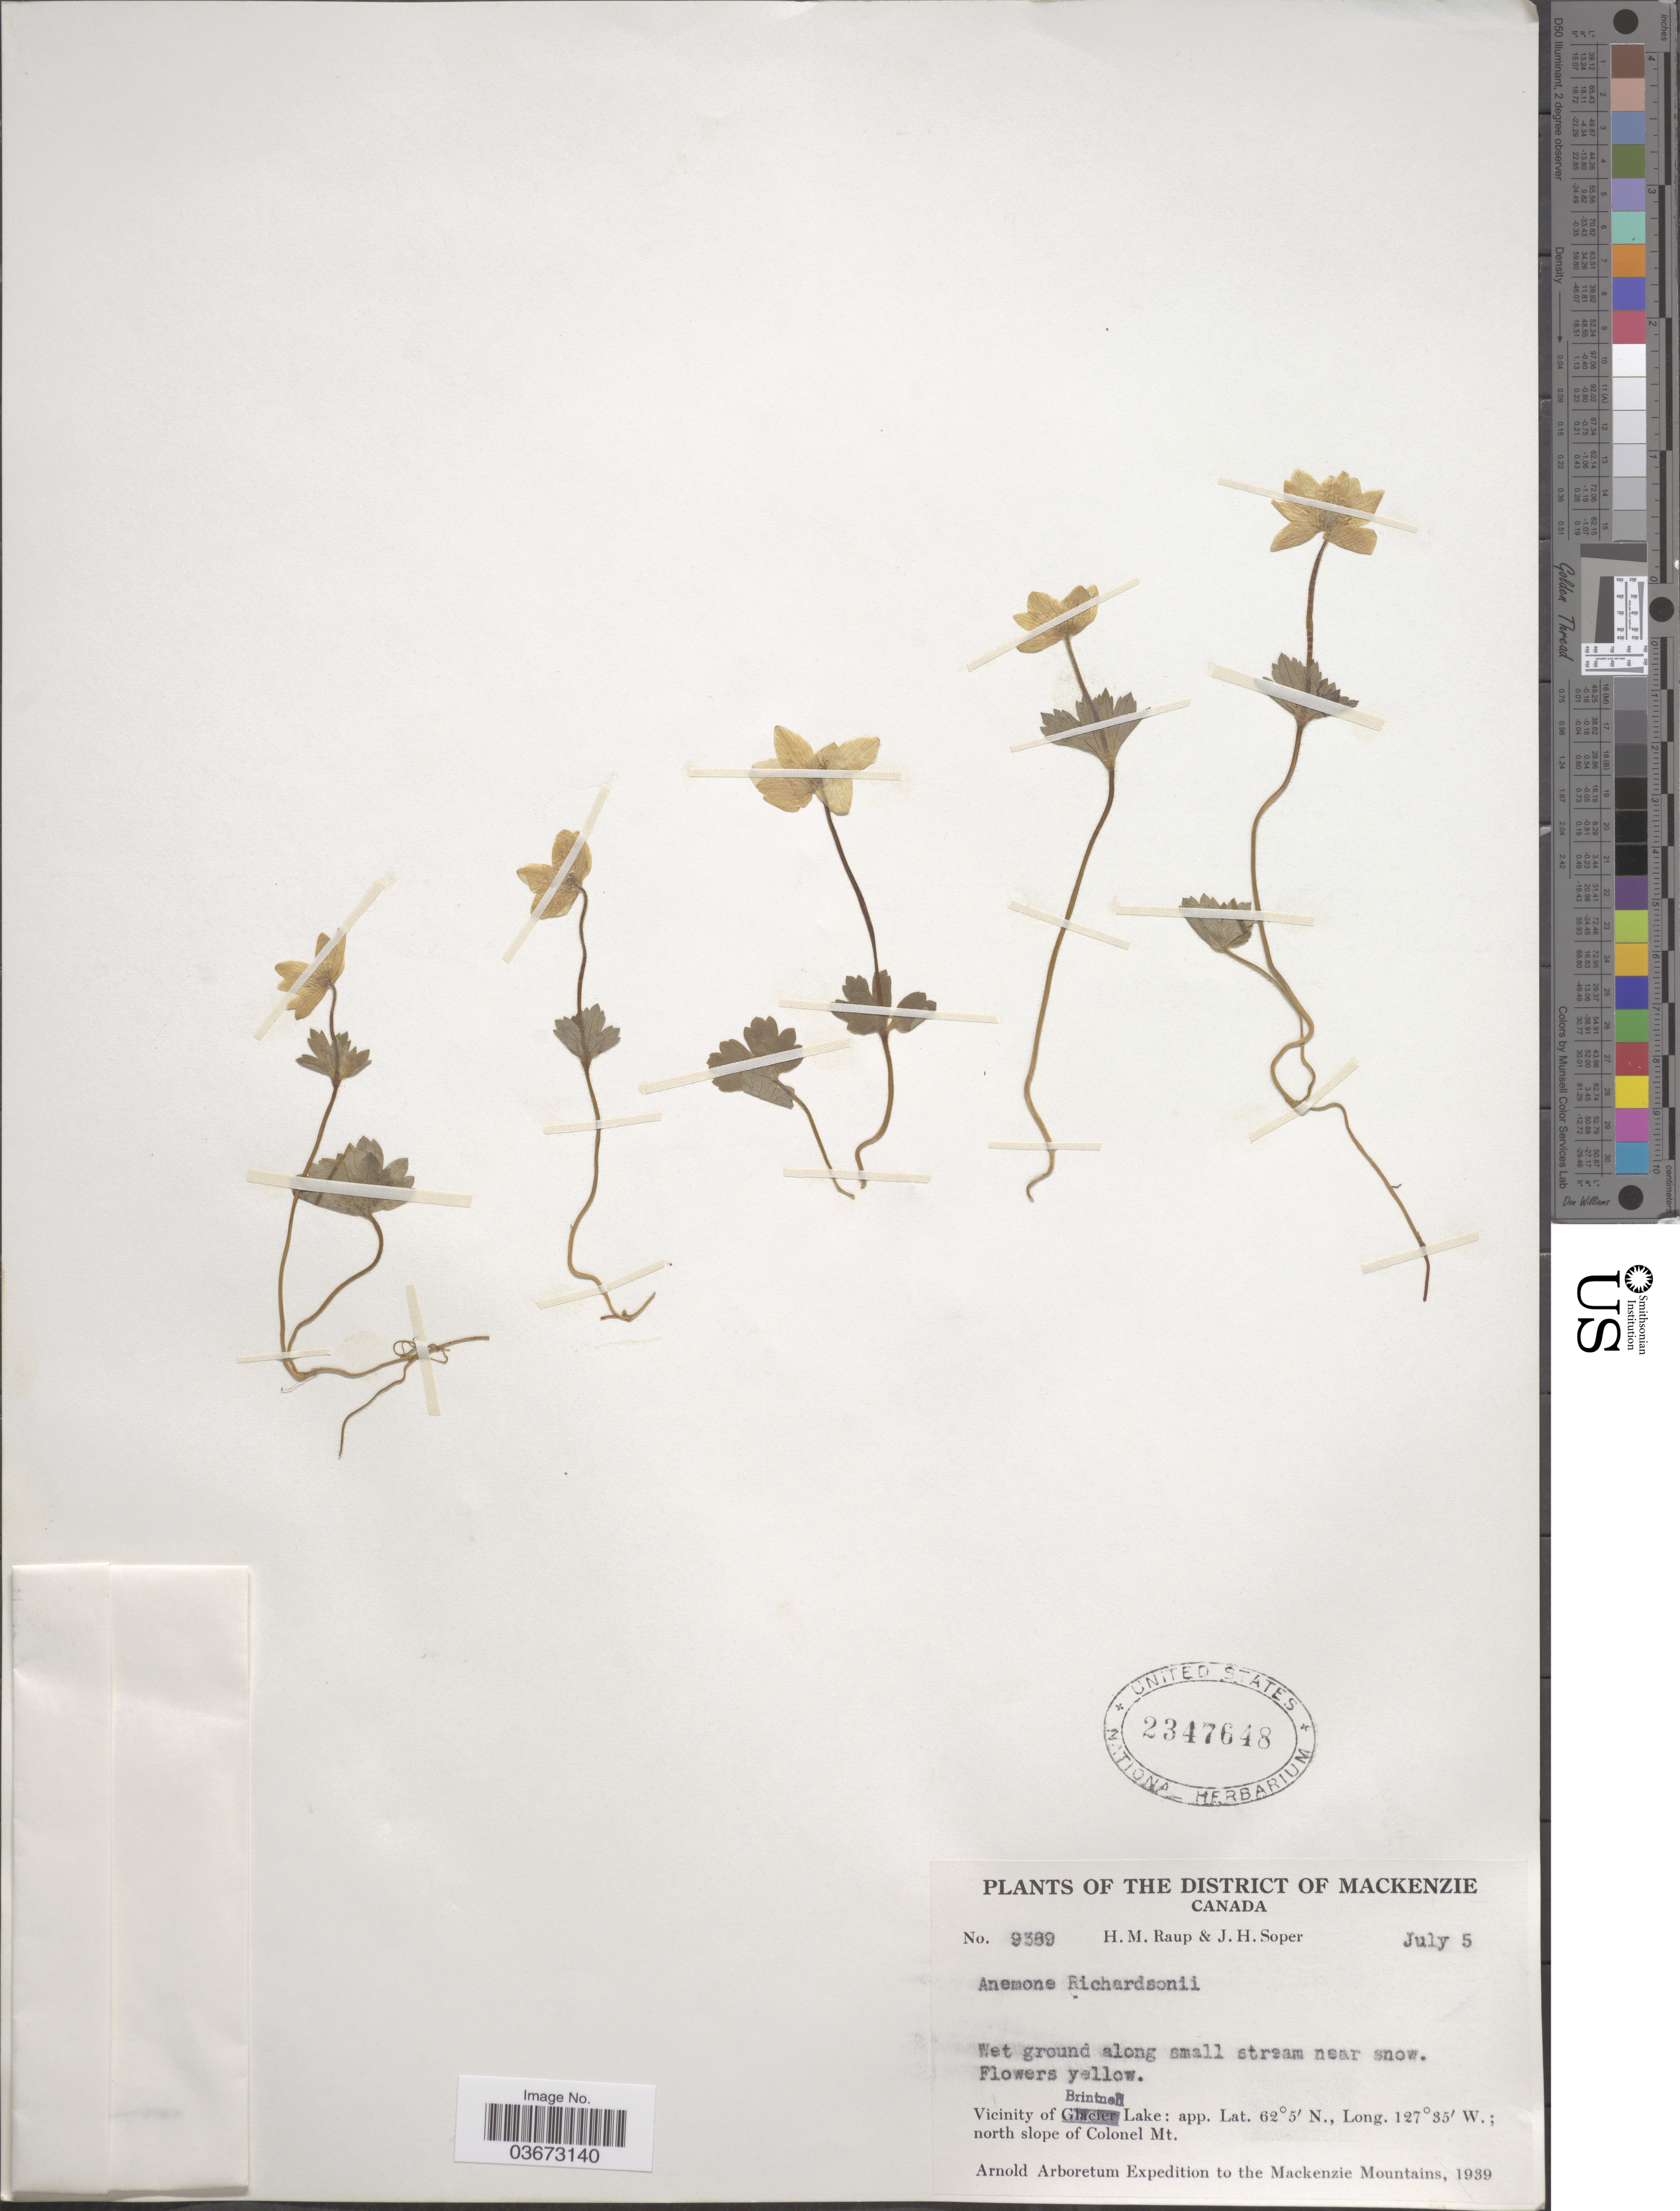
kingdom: Plantae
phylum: Tracheophyta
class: Magnoliopsida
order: Ranunculales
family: Ranunculaceae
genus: Anemone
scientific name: Anemone richardsonii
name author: Hook.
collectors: H. Raup & J. H. Soper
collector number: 9389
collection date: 1939-07-05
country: Canada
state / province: British Columbia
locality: The District of Mackenzie. Vicinity of Brintnell Lake; north slope of Colonel Mt. the Mackenzie Mountains.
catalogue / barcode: US 2347648